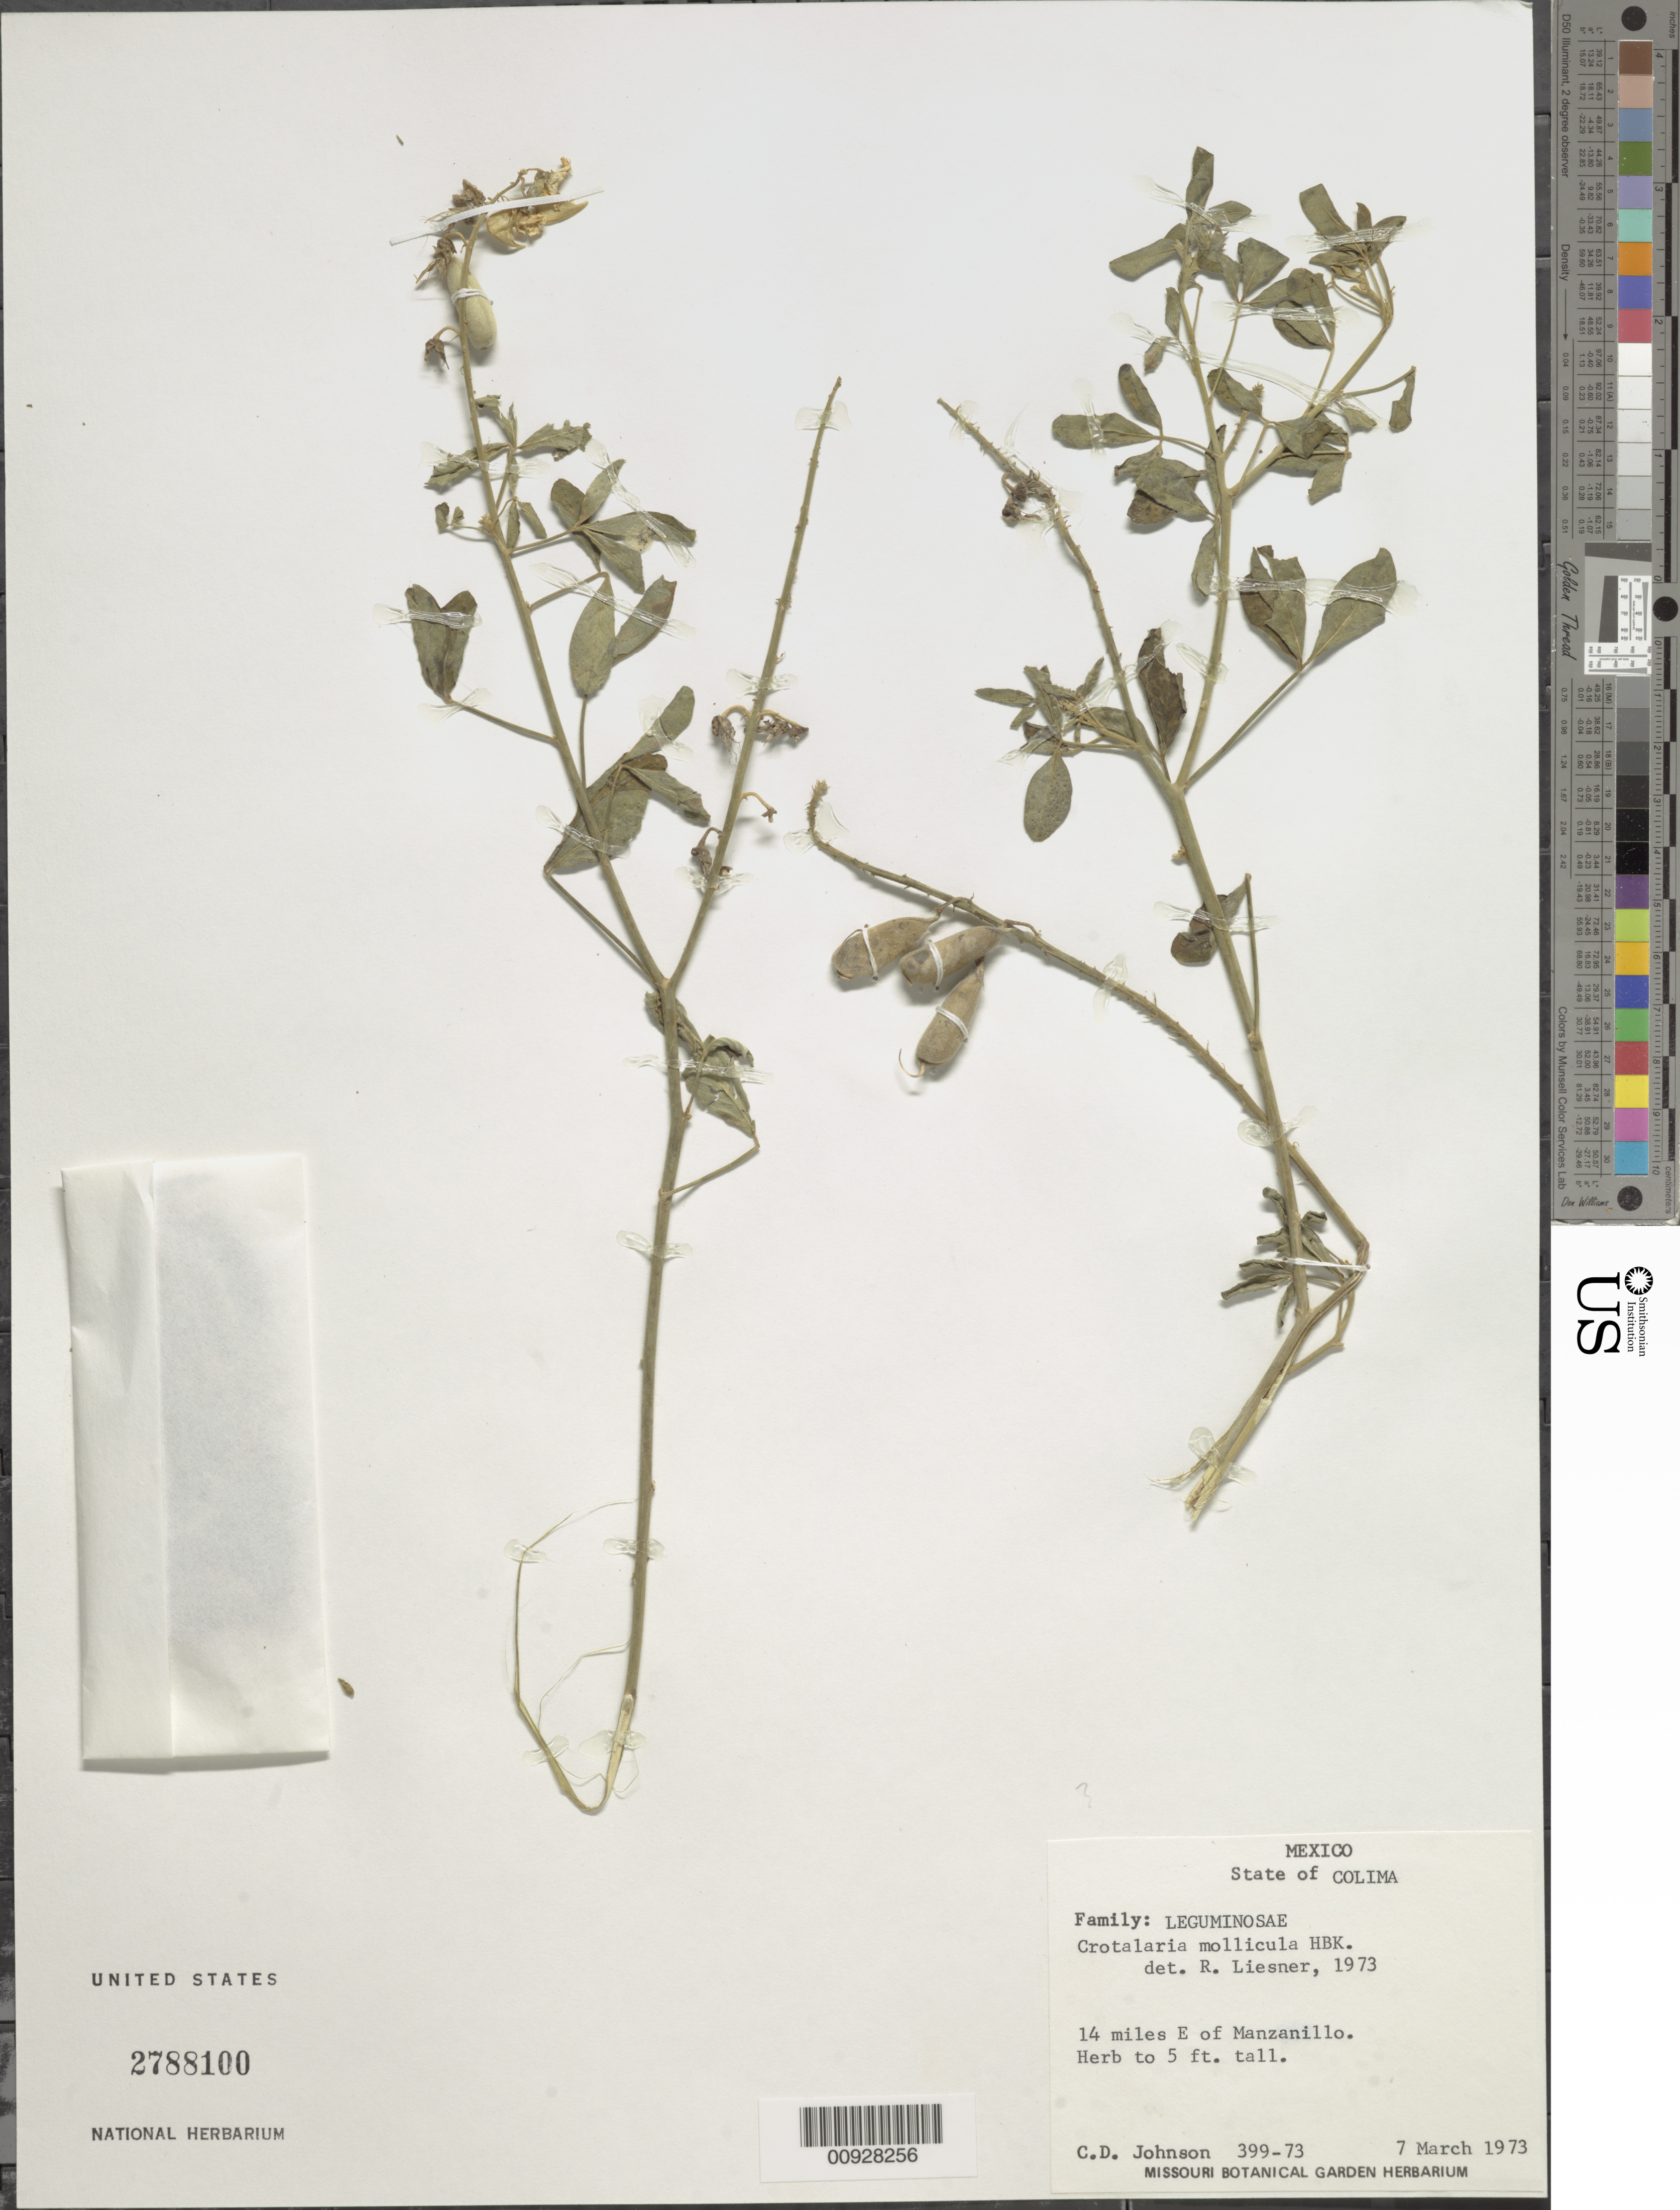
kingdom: Plantae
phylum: Tracheophyta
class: Magnoliopsida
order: Fabales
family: Fabaceae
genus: Crotalaria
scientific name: Crotalaria sp.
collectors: C. D. Johnson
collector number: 399-73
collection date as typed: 07 Mar 1973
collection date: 1973-03-07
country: Mexico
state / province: Colima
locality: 14 miles E of Manzanillo.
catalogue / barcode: US 2788100